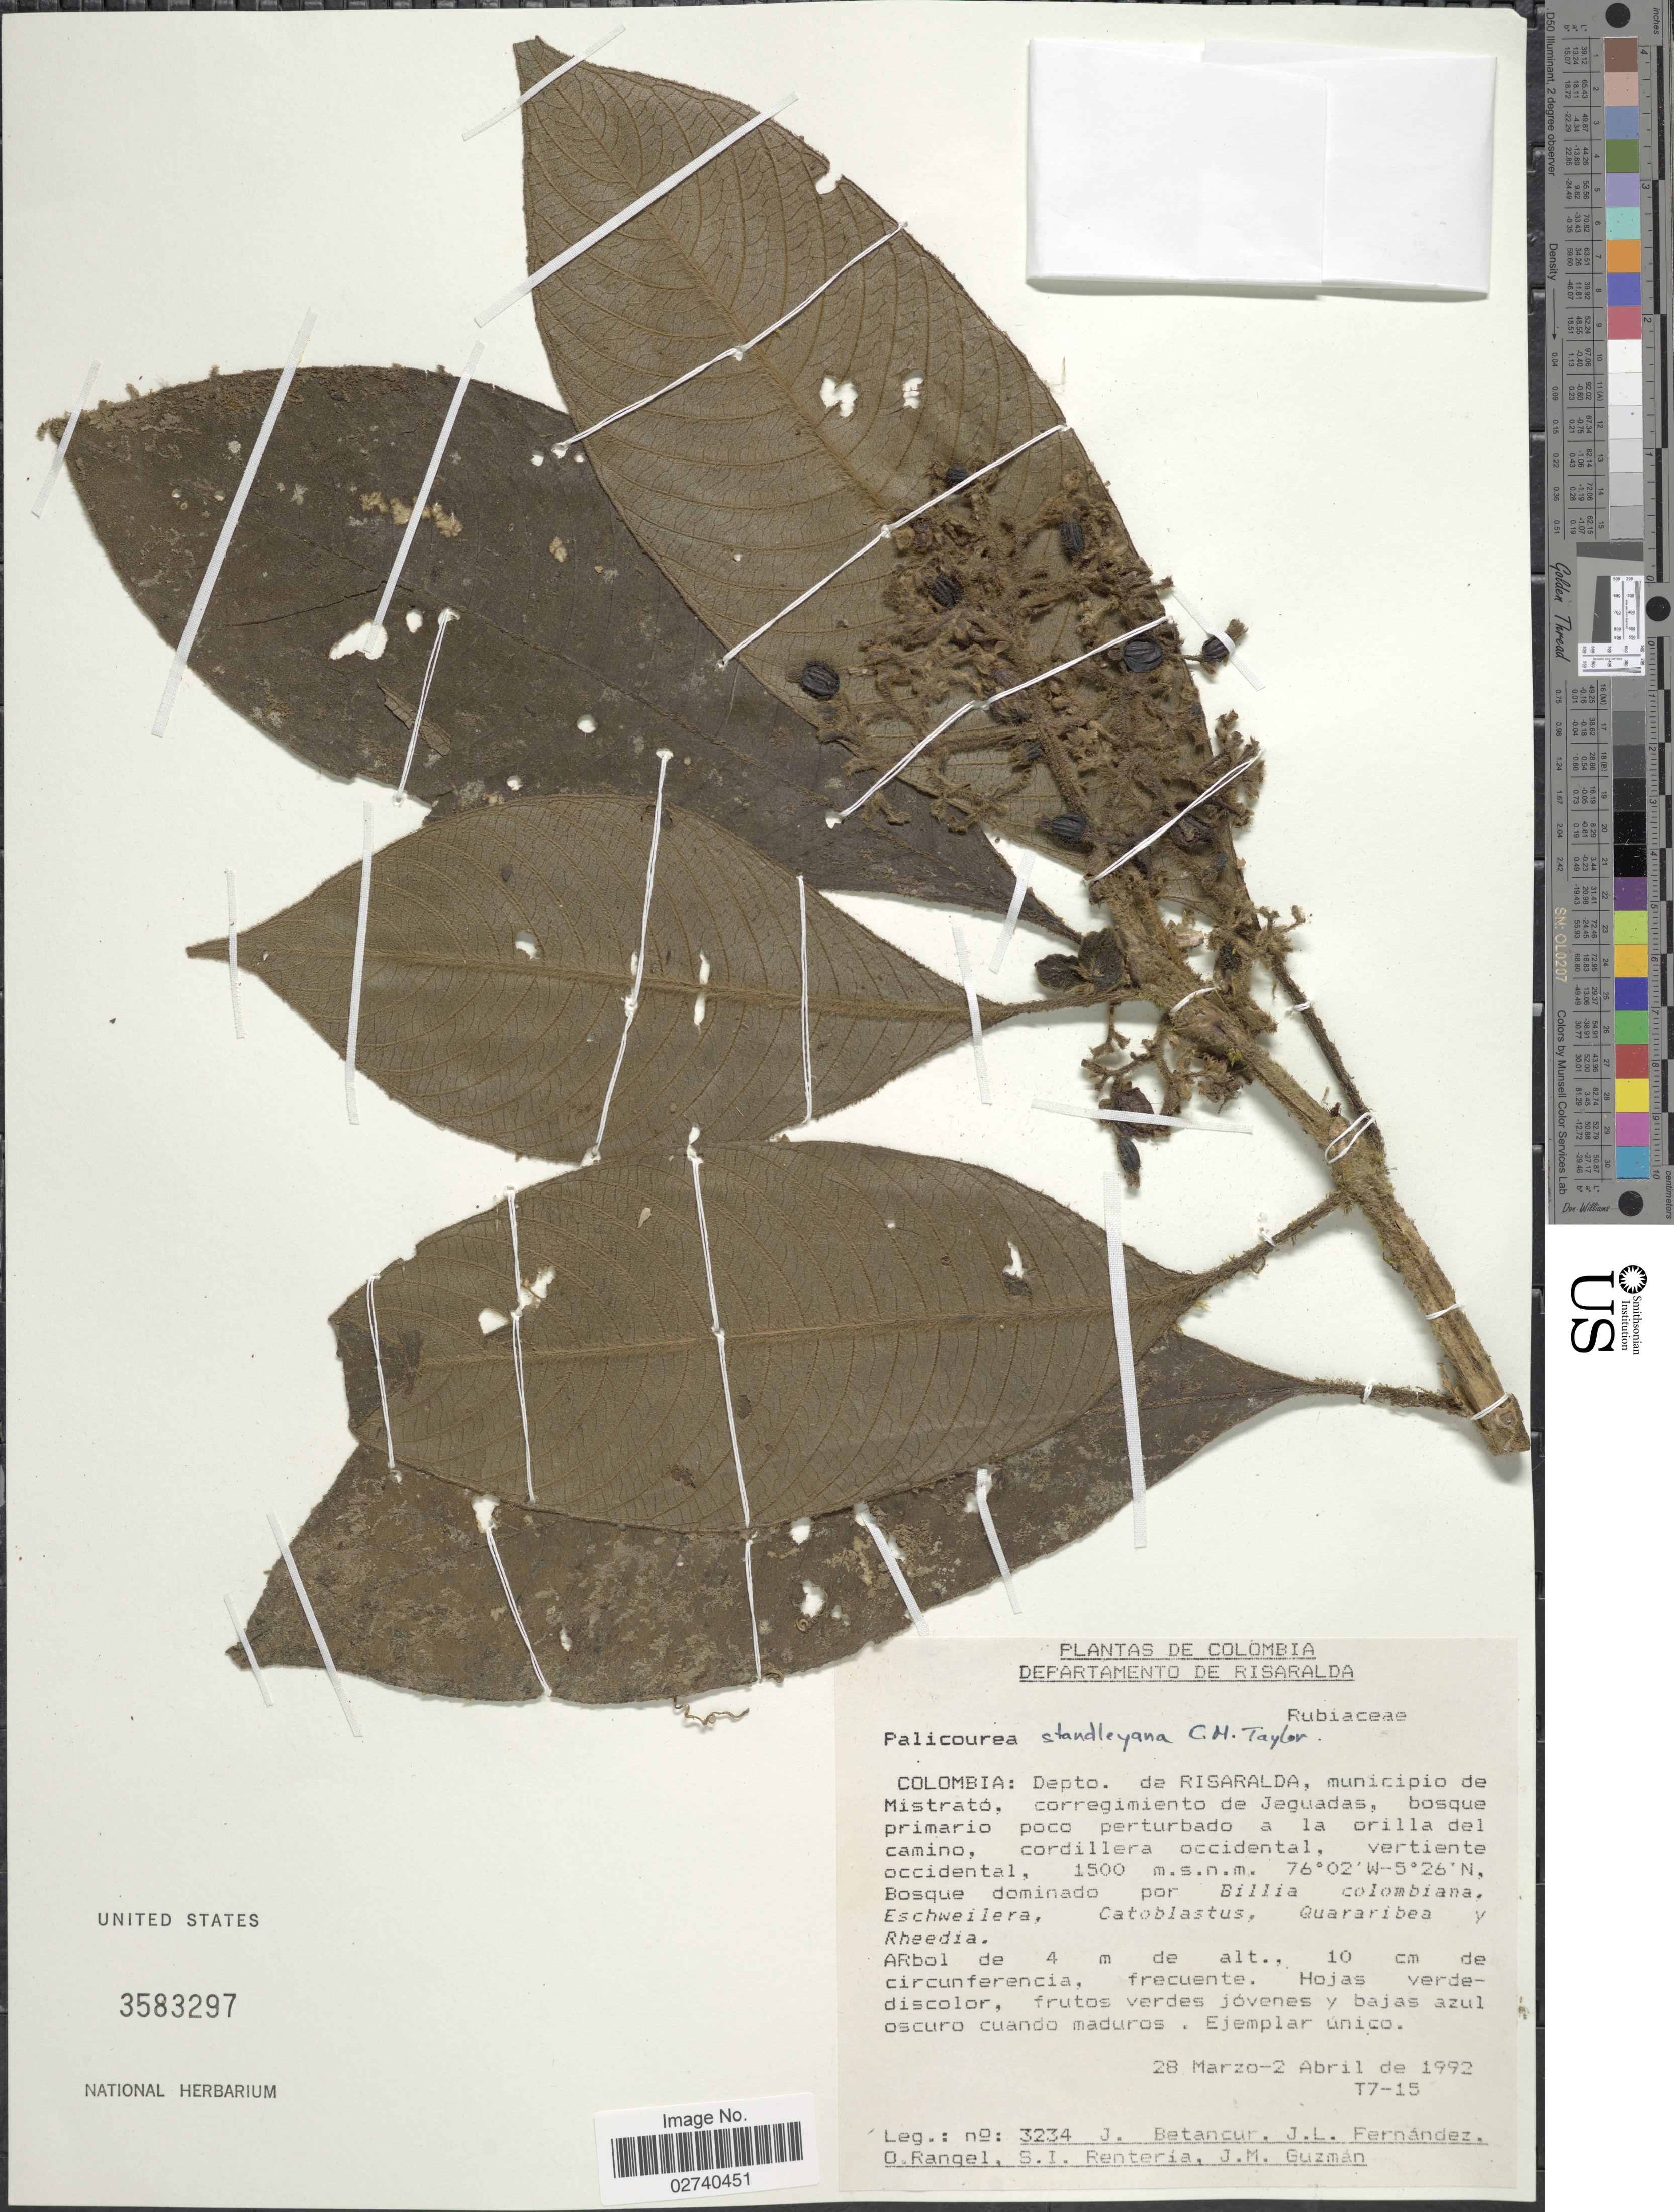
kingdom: Plantae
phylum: Tracheophyta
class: Magnoliopsida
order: Gentianales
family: Rubiaceae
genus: Palicourea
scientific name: Palicourea standleyana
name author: C.M. Taylor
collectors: J. Betancur, J. Fernandez, O. Rangel, S. Renteria & J. Guzman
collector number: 3234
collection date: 1992-03-28/1992-04-02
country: Colombia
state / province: Risaralda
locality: Depto. de Risaralda, municipio de Mistrato, corregimiento de Jeguadas, bosque primario poco perturbado a la orilla del camino, cordillera occidental, vertiente occidental.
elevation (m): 1500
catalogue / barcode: US 3583297